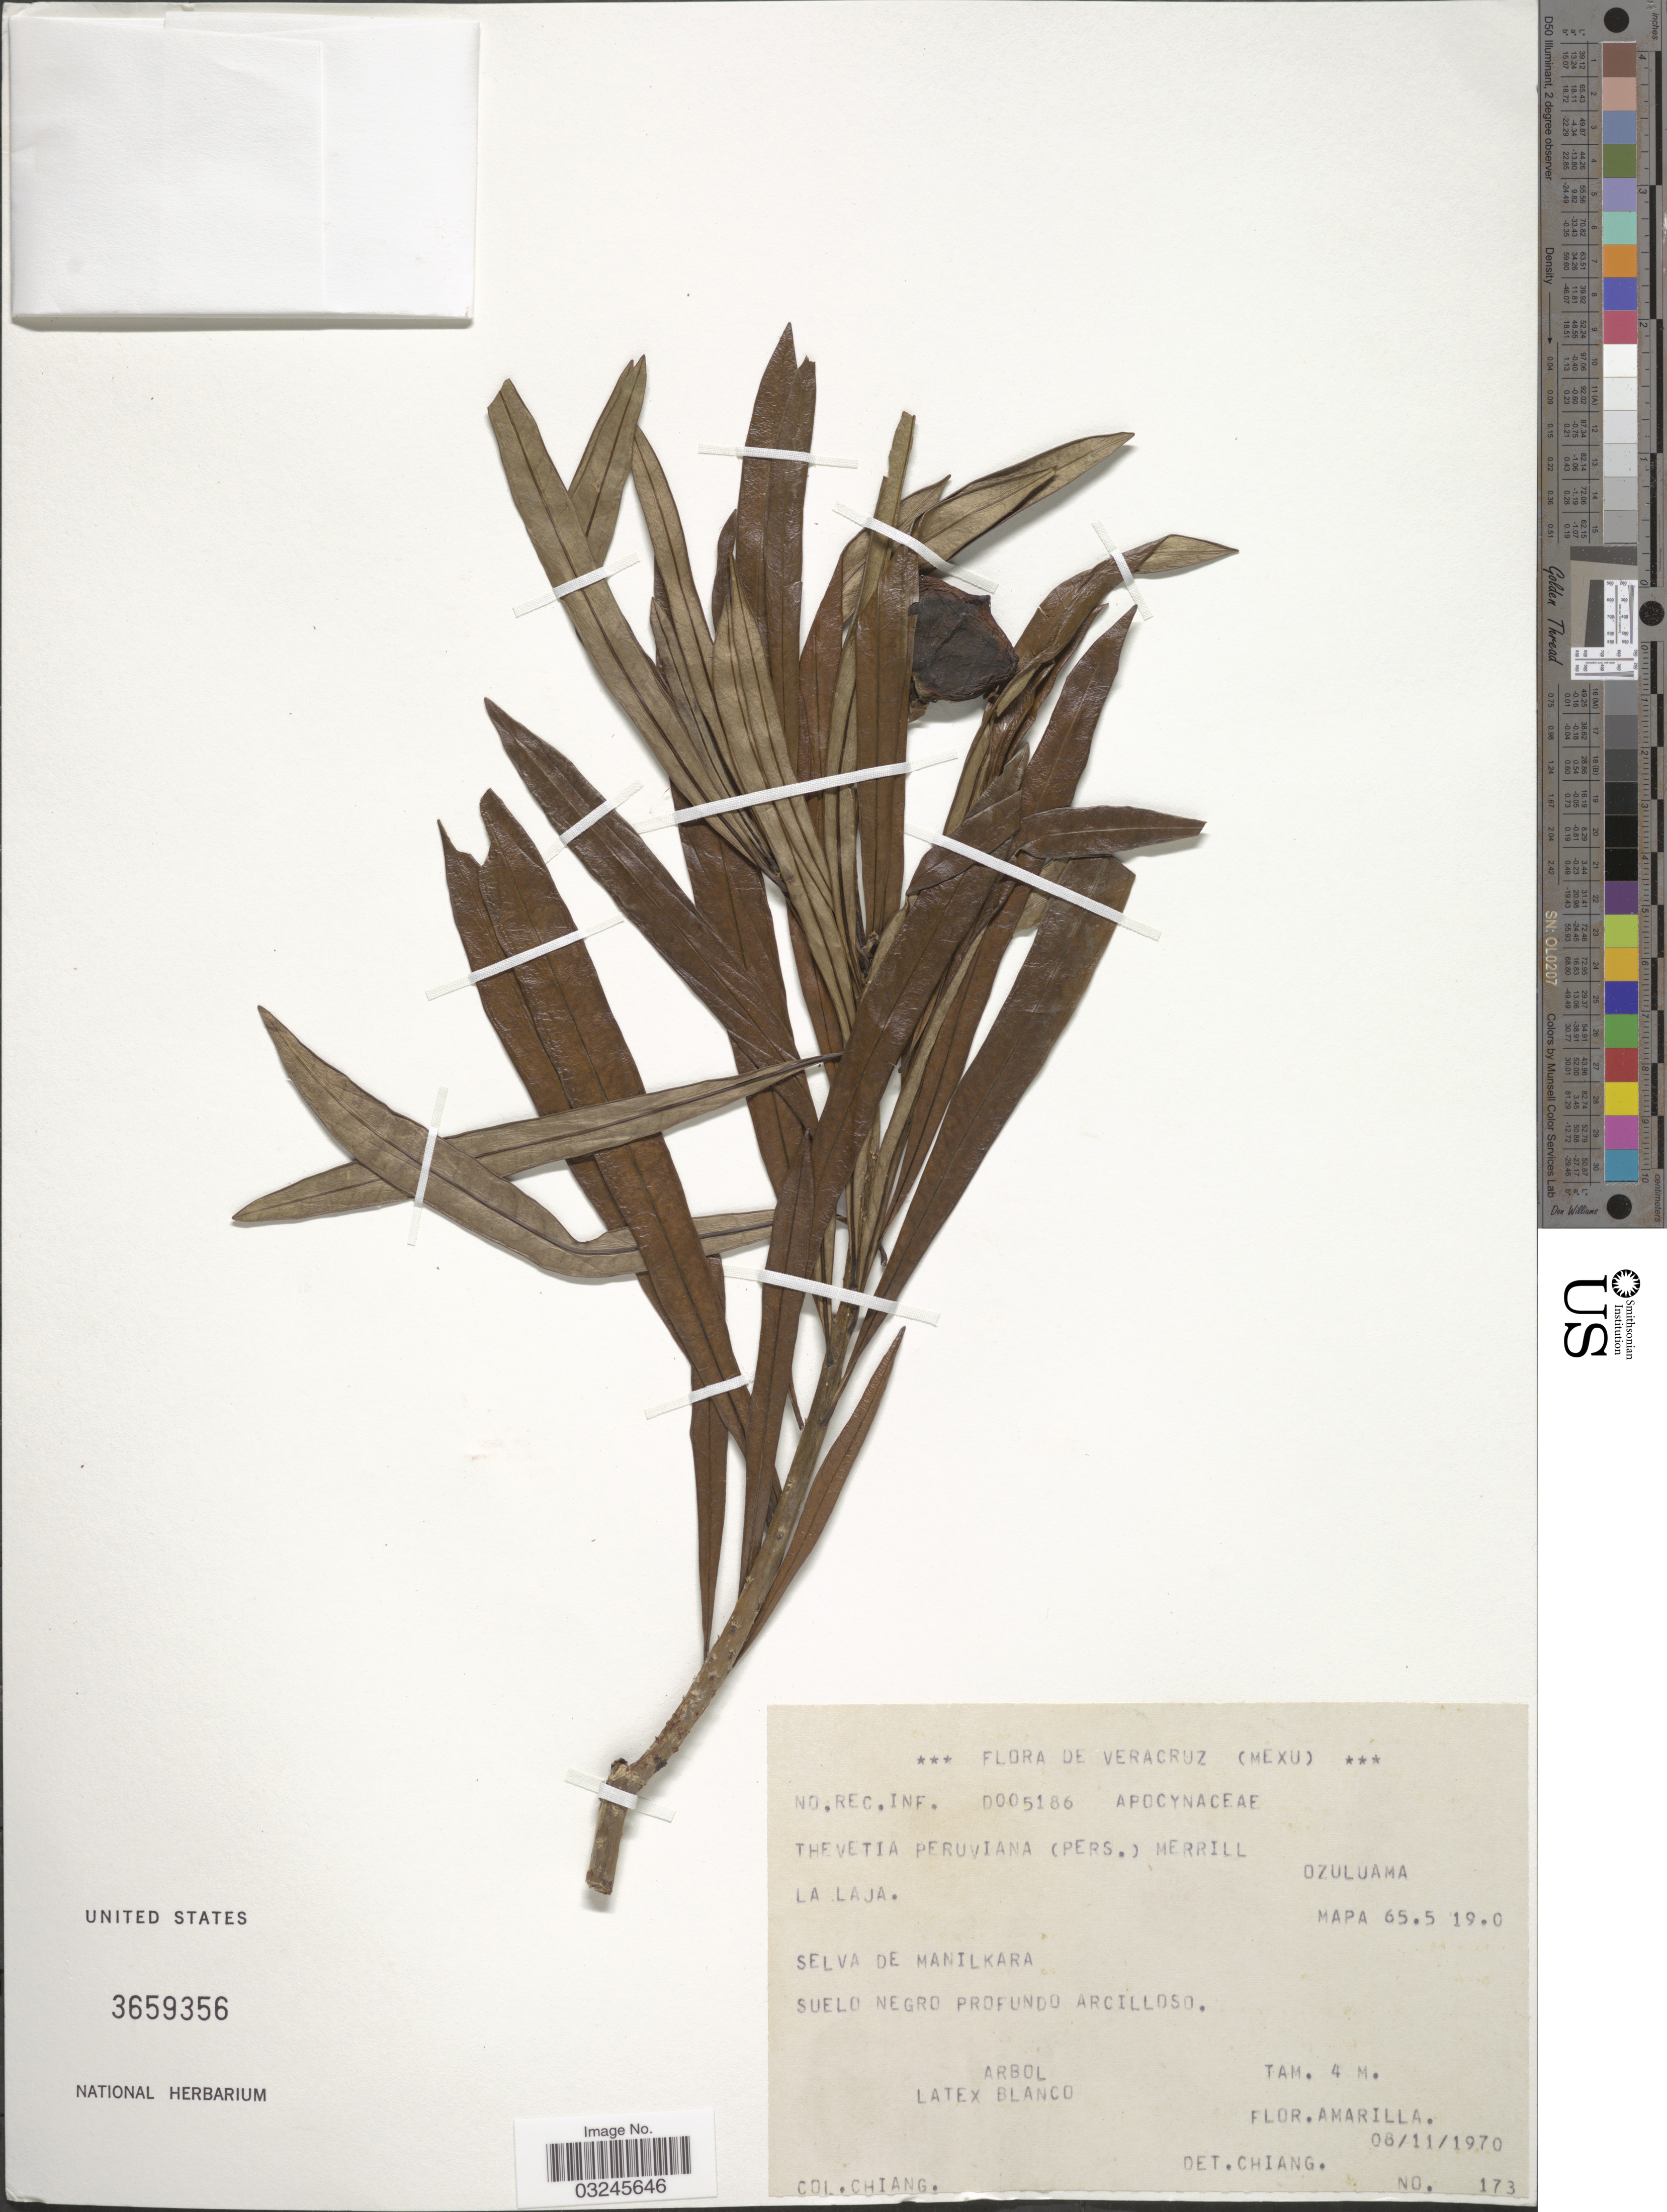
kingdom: Plantae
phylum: Tracheophyta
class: Magnoliopsida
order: Gentianales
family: Apocynaceae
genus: Thevetia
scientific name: Thevetia peruviana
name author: (Pers.) K. Schum.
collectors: -. Chiang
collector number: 173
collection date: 1970-11-08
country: Mexico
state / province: Veracruz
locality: De Veracruz, Ozuluama, Selva de Manilkara, Suelo Negro Profundo Arcilloso. Mapa 65.5 19.0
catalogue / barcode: US 3659356